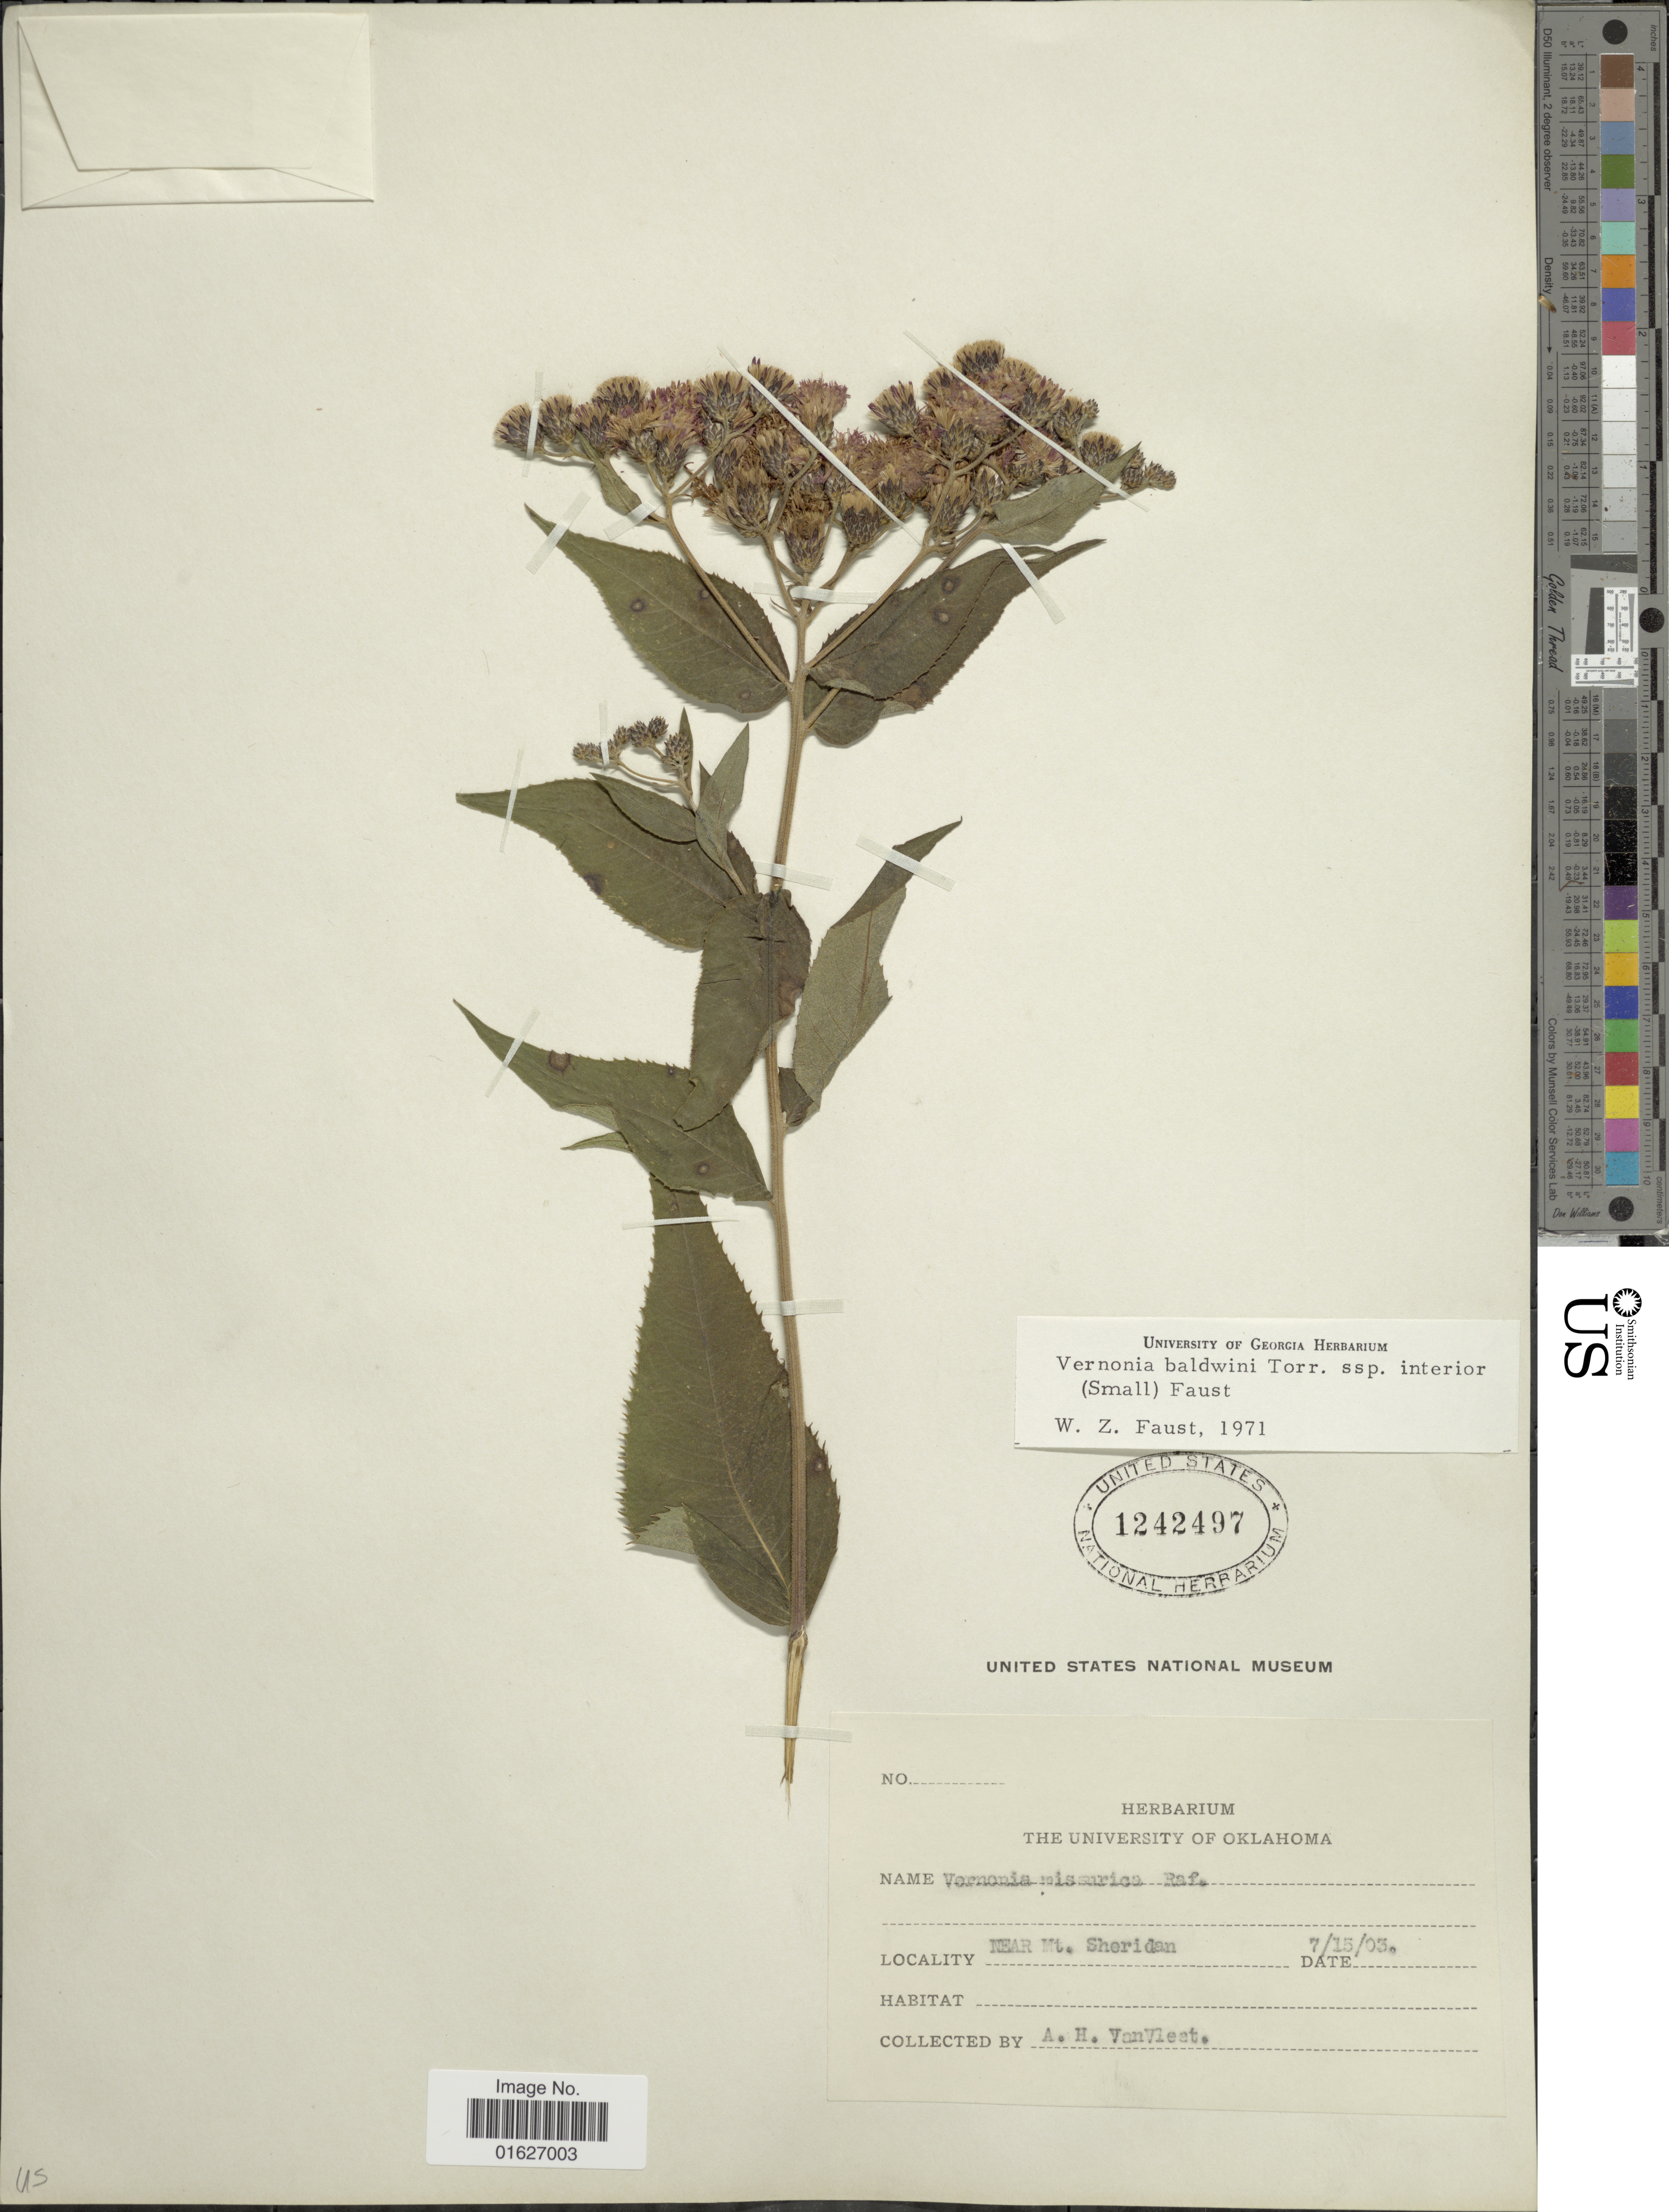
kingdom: Plantae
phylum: Tracheophyta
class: Magnoliopsida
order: Asterales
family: Asteraceae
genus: Vernonia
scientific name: Vernonia baldwinii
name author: Torr.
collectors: A. H. Van Vleet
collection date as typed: Transcribed d/m/y: 15/7/5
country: United States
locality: Near Mt. Sheridan.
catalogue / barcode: US 1242497